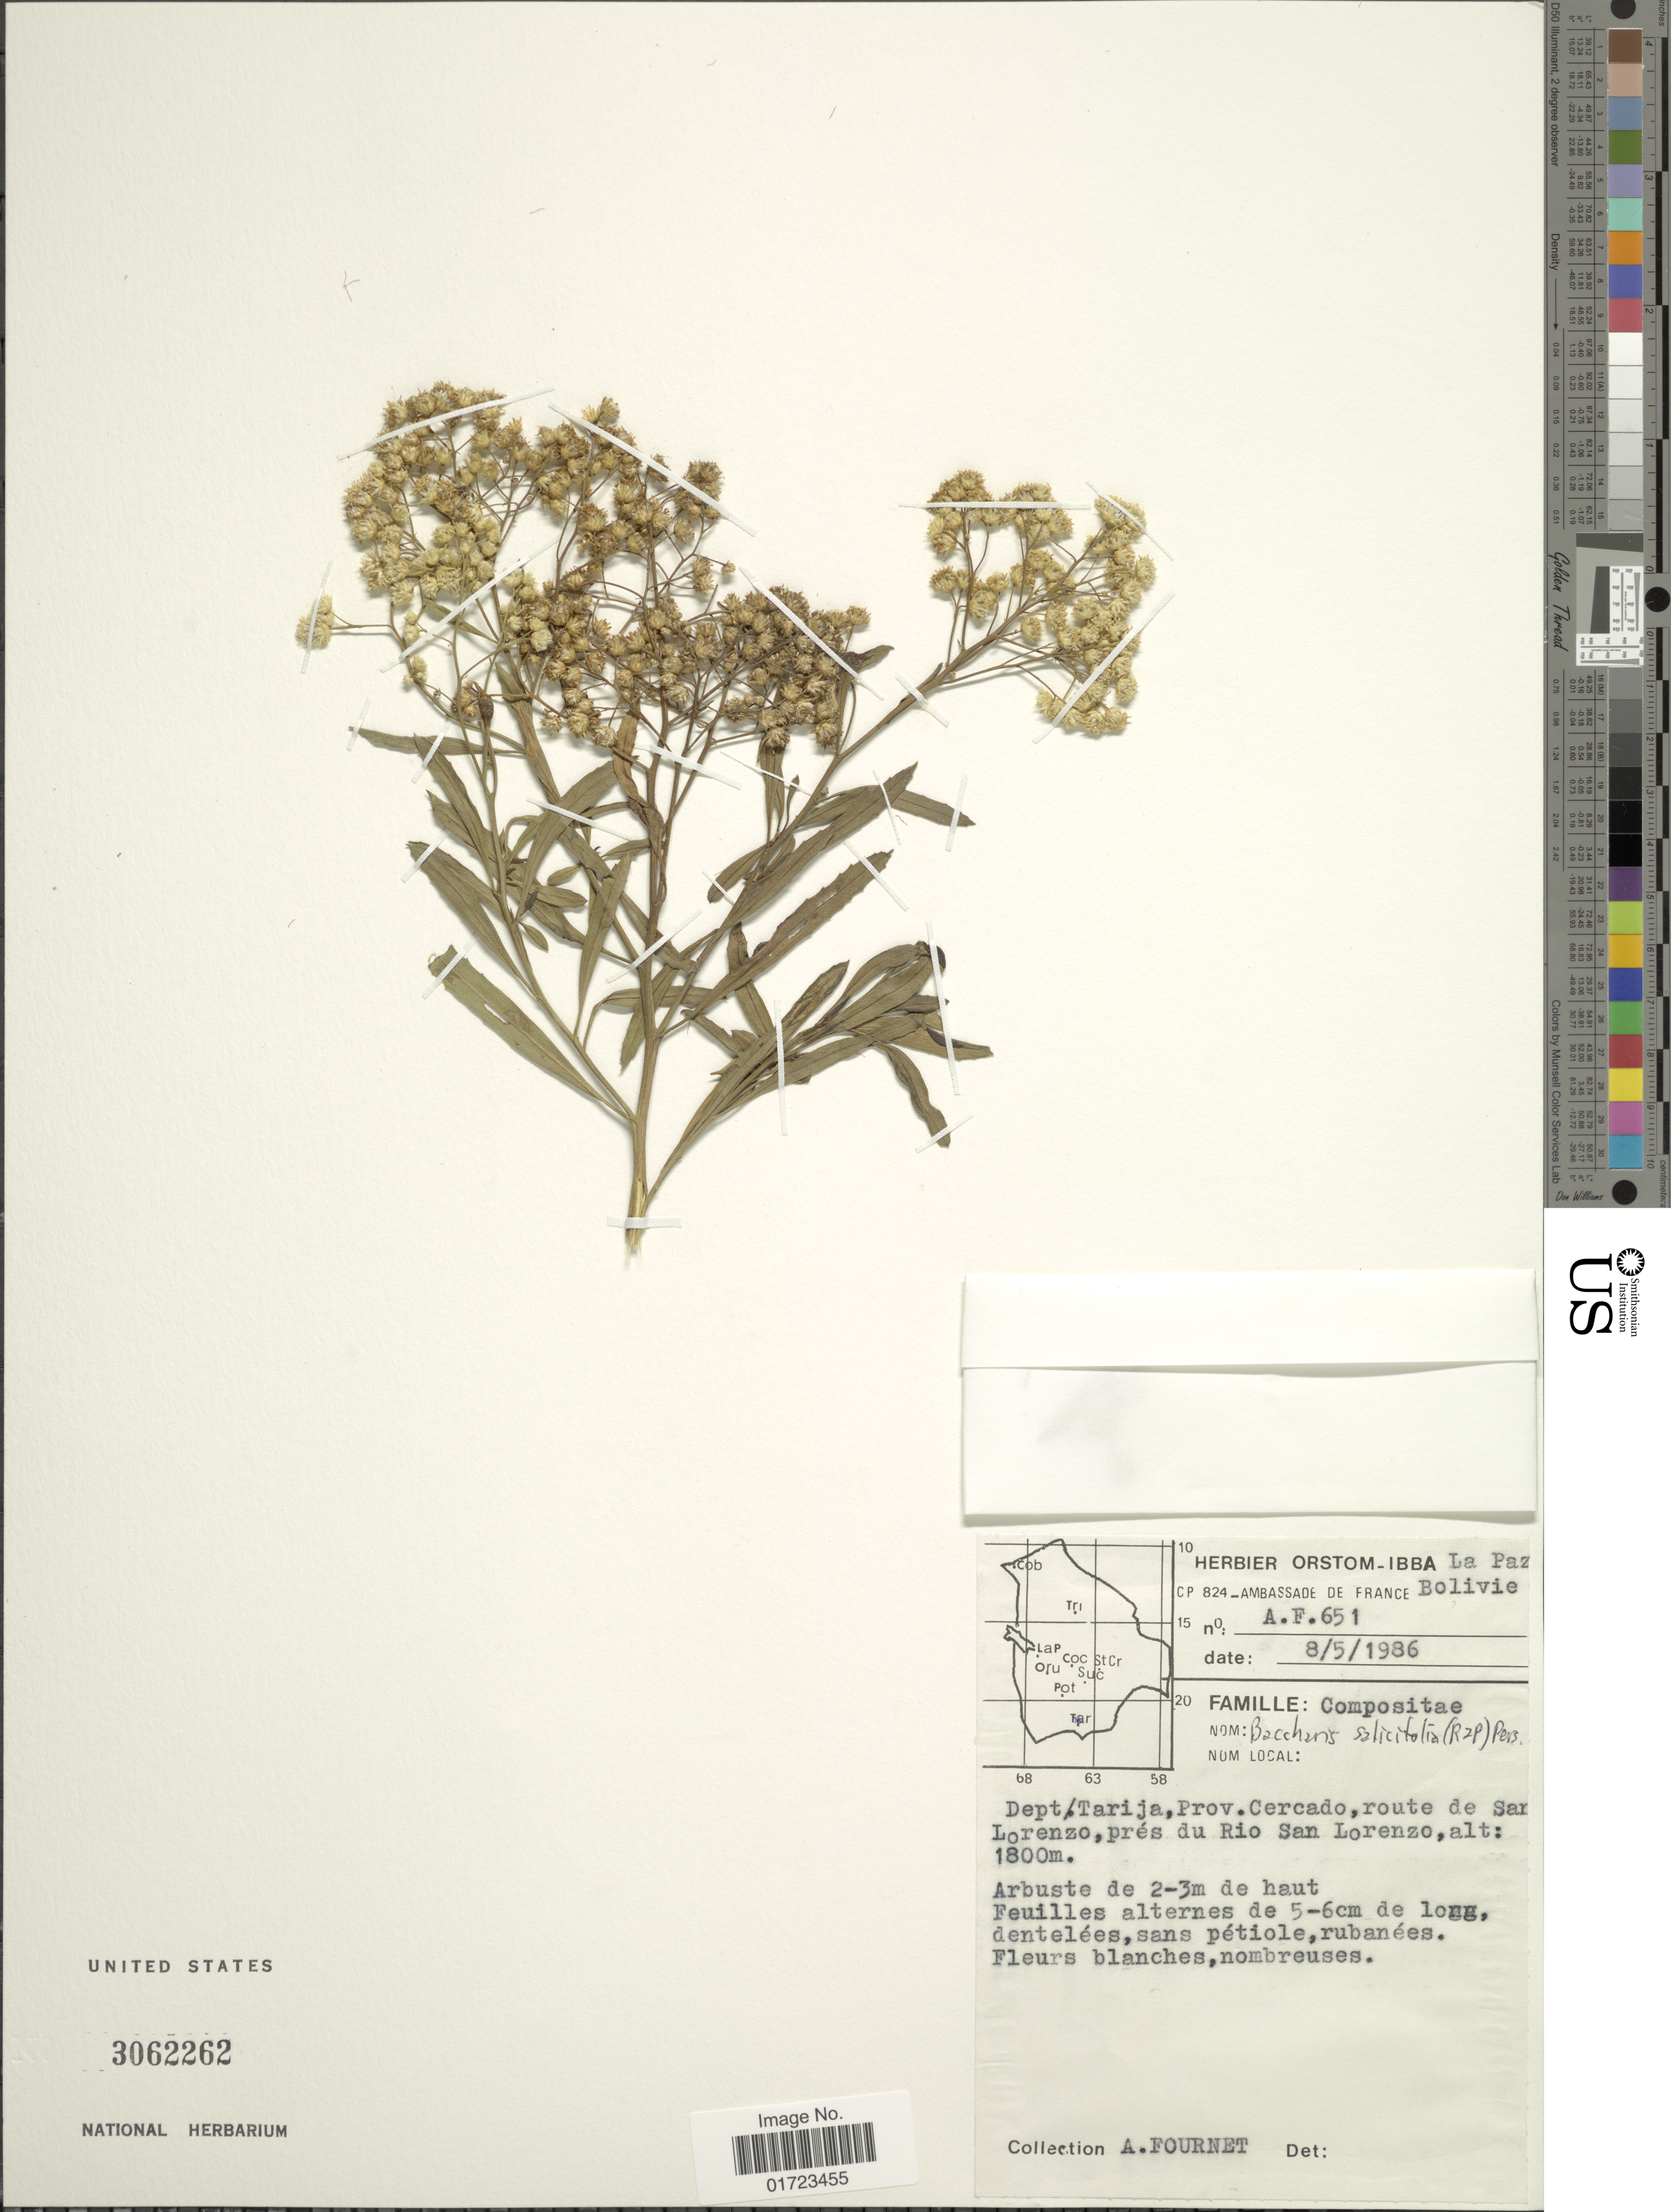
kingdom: Plantae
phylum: Tracheophyta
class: Magnoliopsida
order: Asterales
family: Asteraceae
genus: Baccharis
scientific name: Baccharis salicifolia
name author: (Ruiz & Pav.) Pers.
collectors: A. Fournet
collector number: AF651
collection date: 1986-05-08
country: Bolivia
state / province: Tarija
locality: Dept/.Tarija, prov. Cercado, route de San Lorenzom pres du Rio San Lorenzo.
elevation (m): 1800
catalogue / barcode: US 3062262